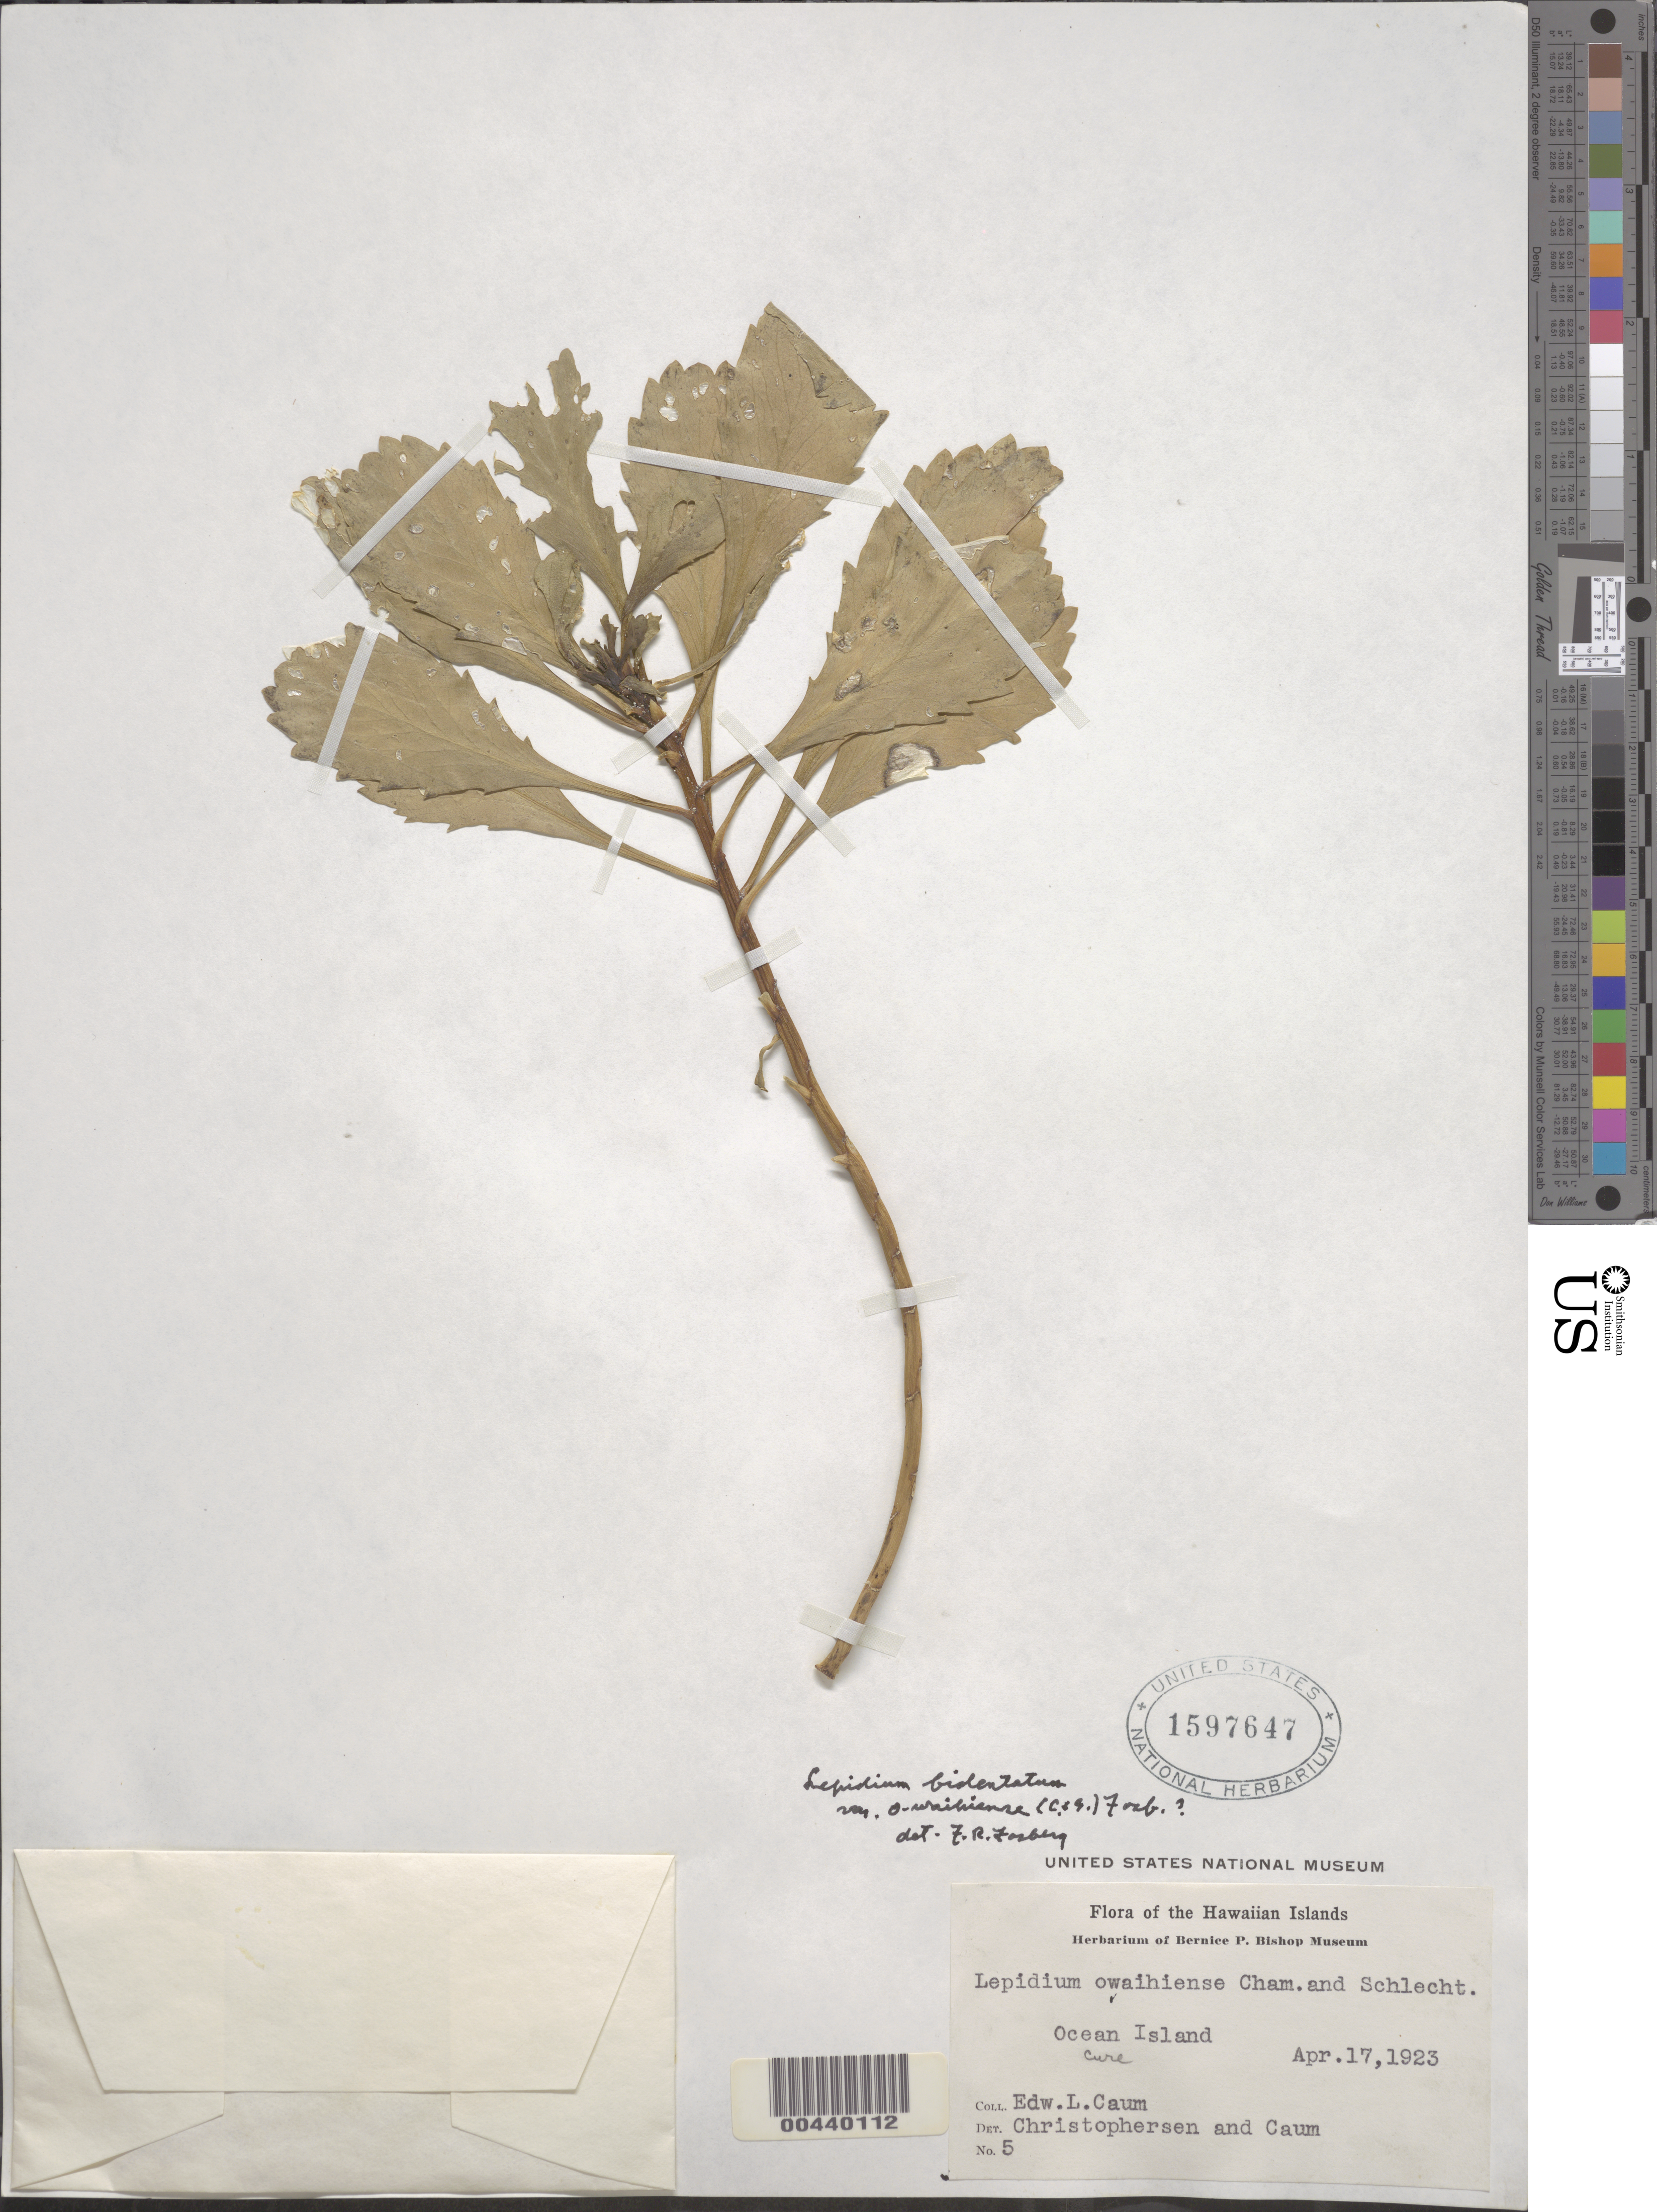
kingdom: Plantae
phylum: Tracheophyta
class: Magnoliopsida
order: Brassicales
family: Brassicaceae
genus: Lepidium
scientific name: Lepidium owaihiense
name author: Cham. & Schltdl.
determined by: Al-Shehbaz, I. A., (MO), Missouri Botanical Garden (UNITED STATES)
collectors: E. L. Caum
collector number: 5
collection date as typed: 17 Apr 1923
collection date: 1923-04-17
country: United States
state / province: Hawaii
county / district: Honolulu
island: Kure Atoll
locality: Kure [Ocean] Islet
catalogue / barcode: US 1597647